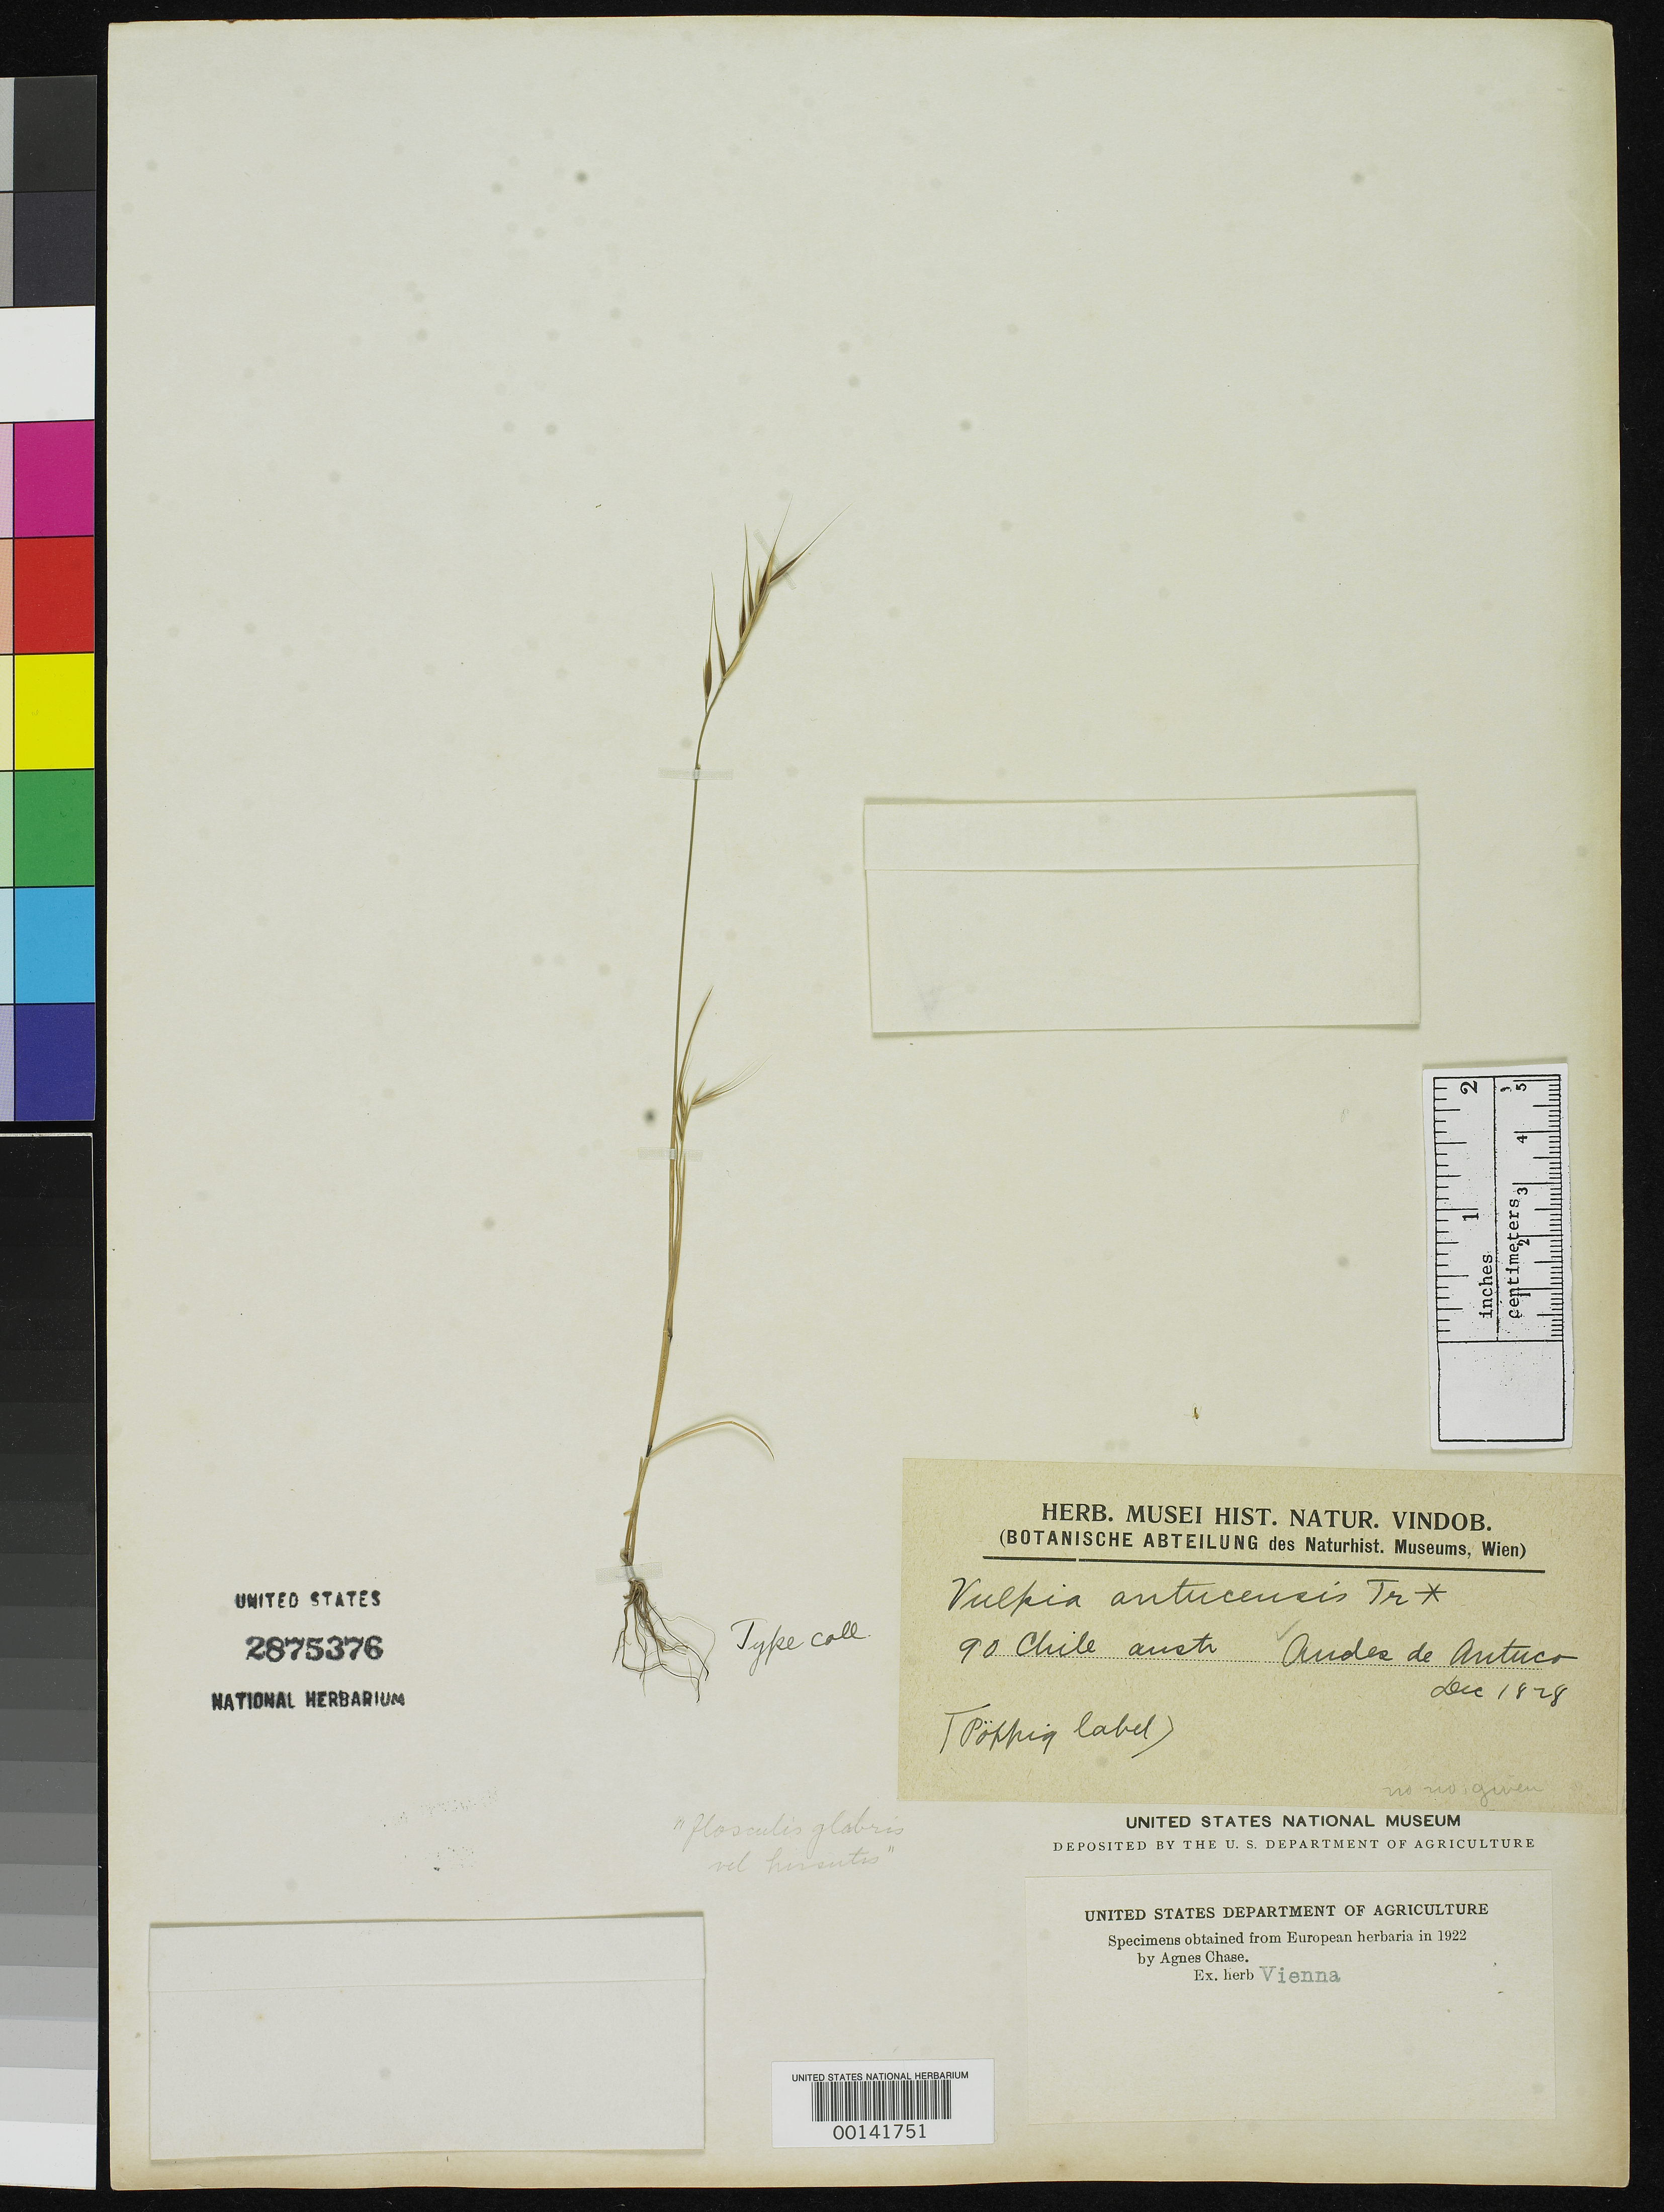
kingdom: Plantae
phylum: Tracheophyta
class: Liliopsida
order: Poales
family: Poaceae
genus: Vulpia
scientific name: Vulpia antucensis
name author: Trin.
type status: Type Collection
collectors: E. F. Poeppig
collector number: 90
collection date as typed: Dec 1828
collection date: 1828-12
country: Chile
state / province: Bio-Bío (VIII)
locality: Andes de Antuco.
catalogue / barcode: US 2875376